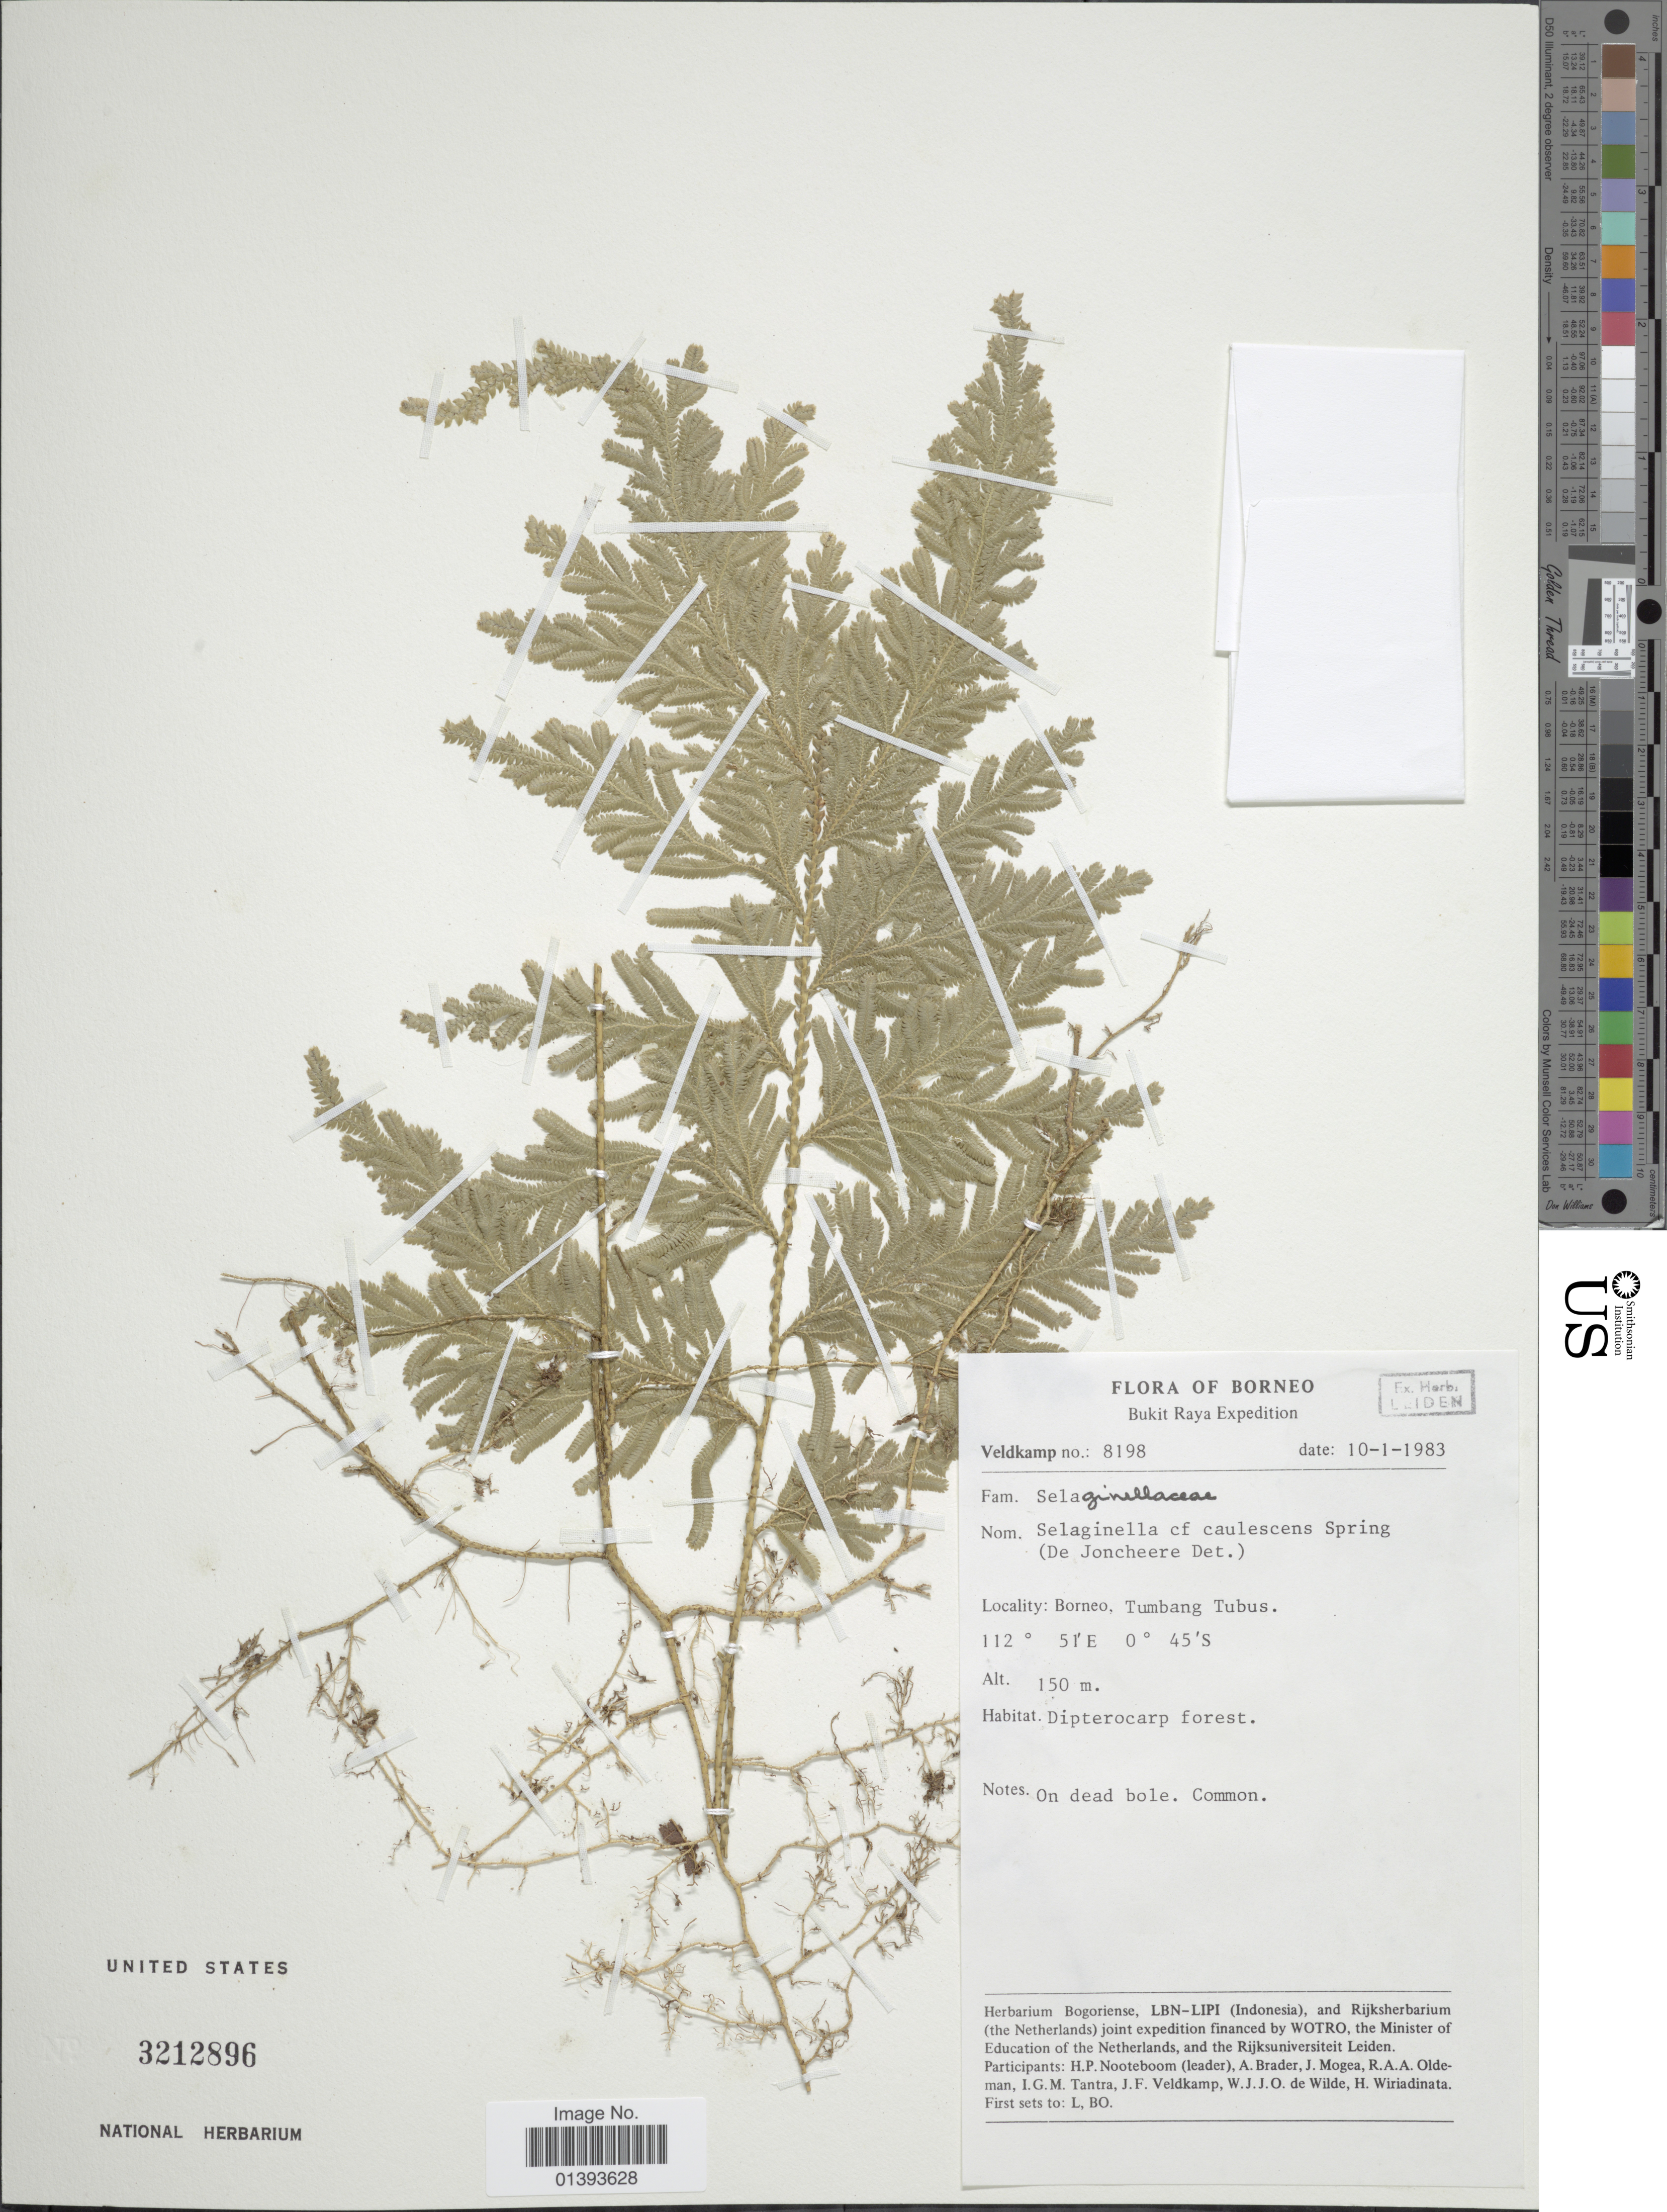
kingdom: Plantae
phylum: Tracheophyta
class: Lycopodiopsida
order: Selaginellales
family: Selaginellaceae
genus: Selaginella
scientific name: Selaginella caulescens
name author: Spring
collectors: -. Veldkamp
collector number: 8198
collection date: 1983-01-10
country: Malaysia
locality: Borneo, Bukit Raja, Tumbang Tubus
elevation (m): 150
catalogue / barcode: US 3212896